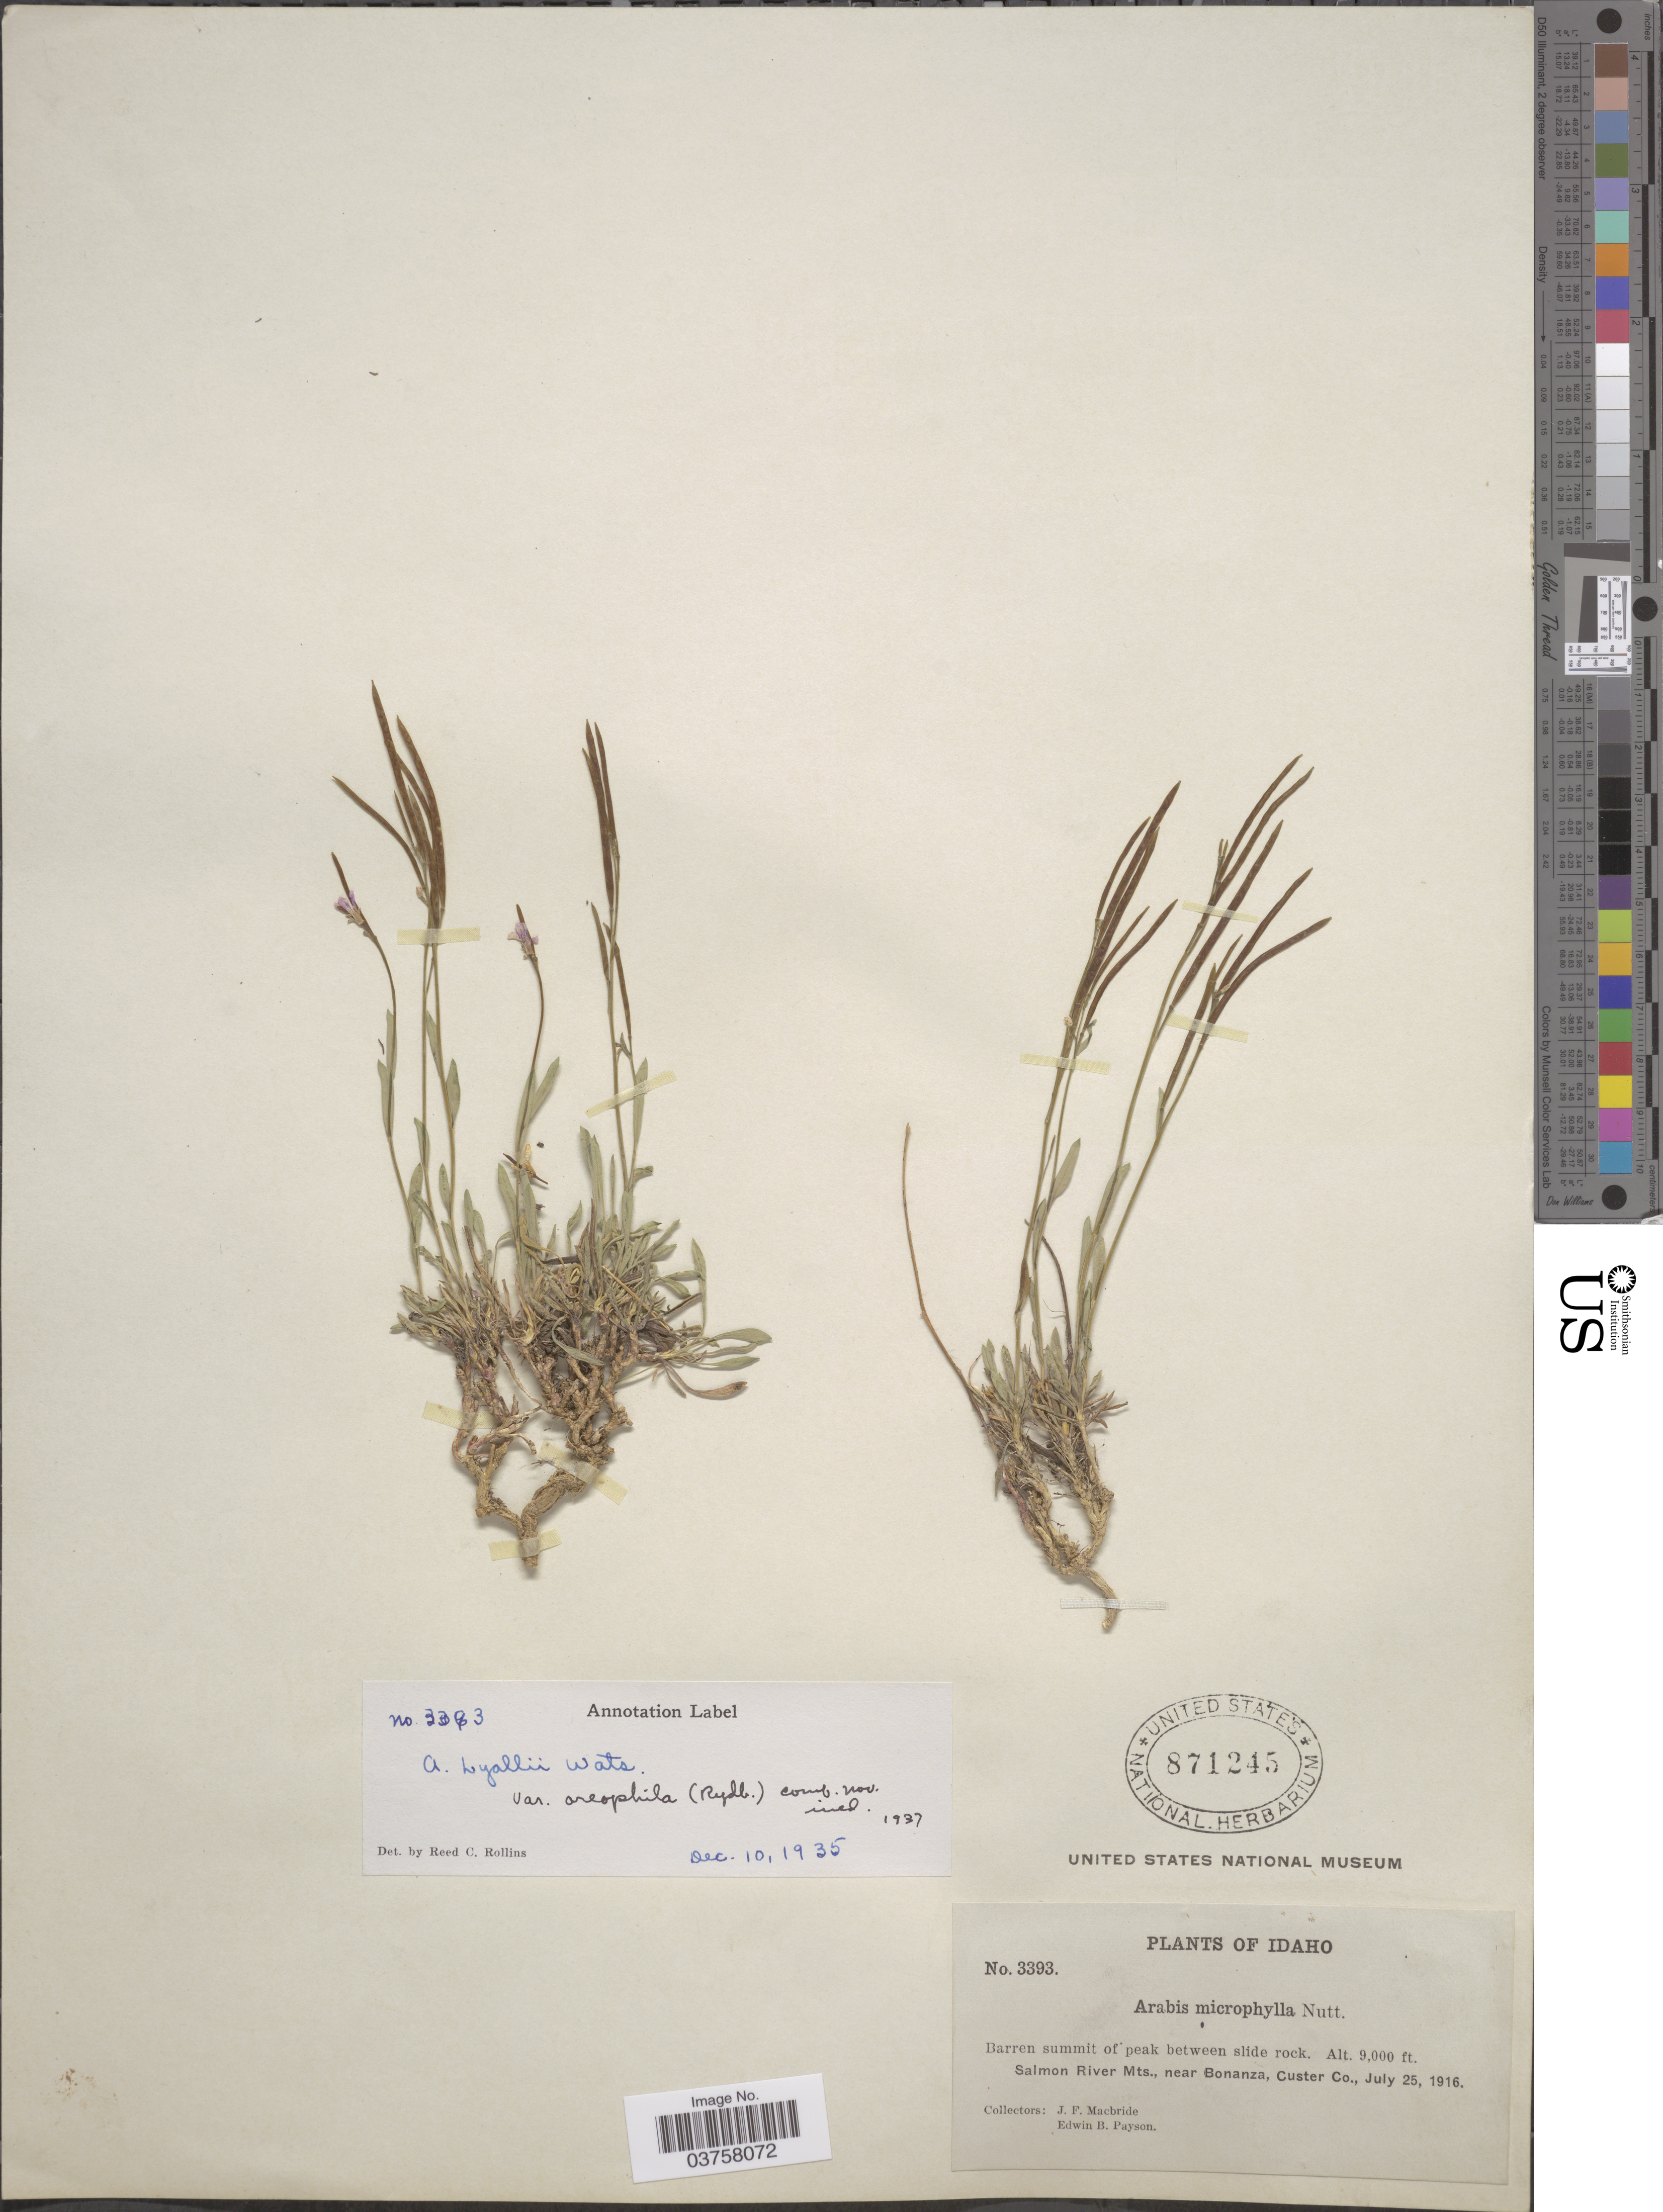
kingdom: Plantae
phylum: Tracheophyta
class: Magnoliopsida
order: Brassicales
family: Brassicaceae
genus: Arabis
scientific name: Arabis lyallii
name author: S. Watson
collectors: J. F. Macbride & E. B. Payson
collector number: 3393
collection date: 1916-07-25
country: United States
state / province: Idaho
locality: Salmon River Mts., near Bonanza, Custer Co.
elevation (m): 2743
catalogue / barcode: US 871245